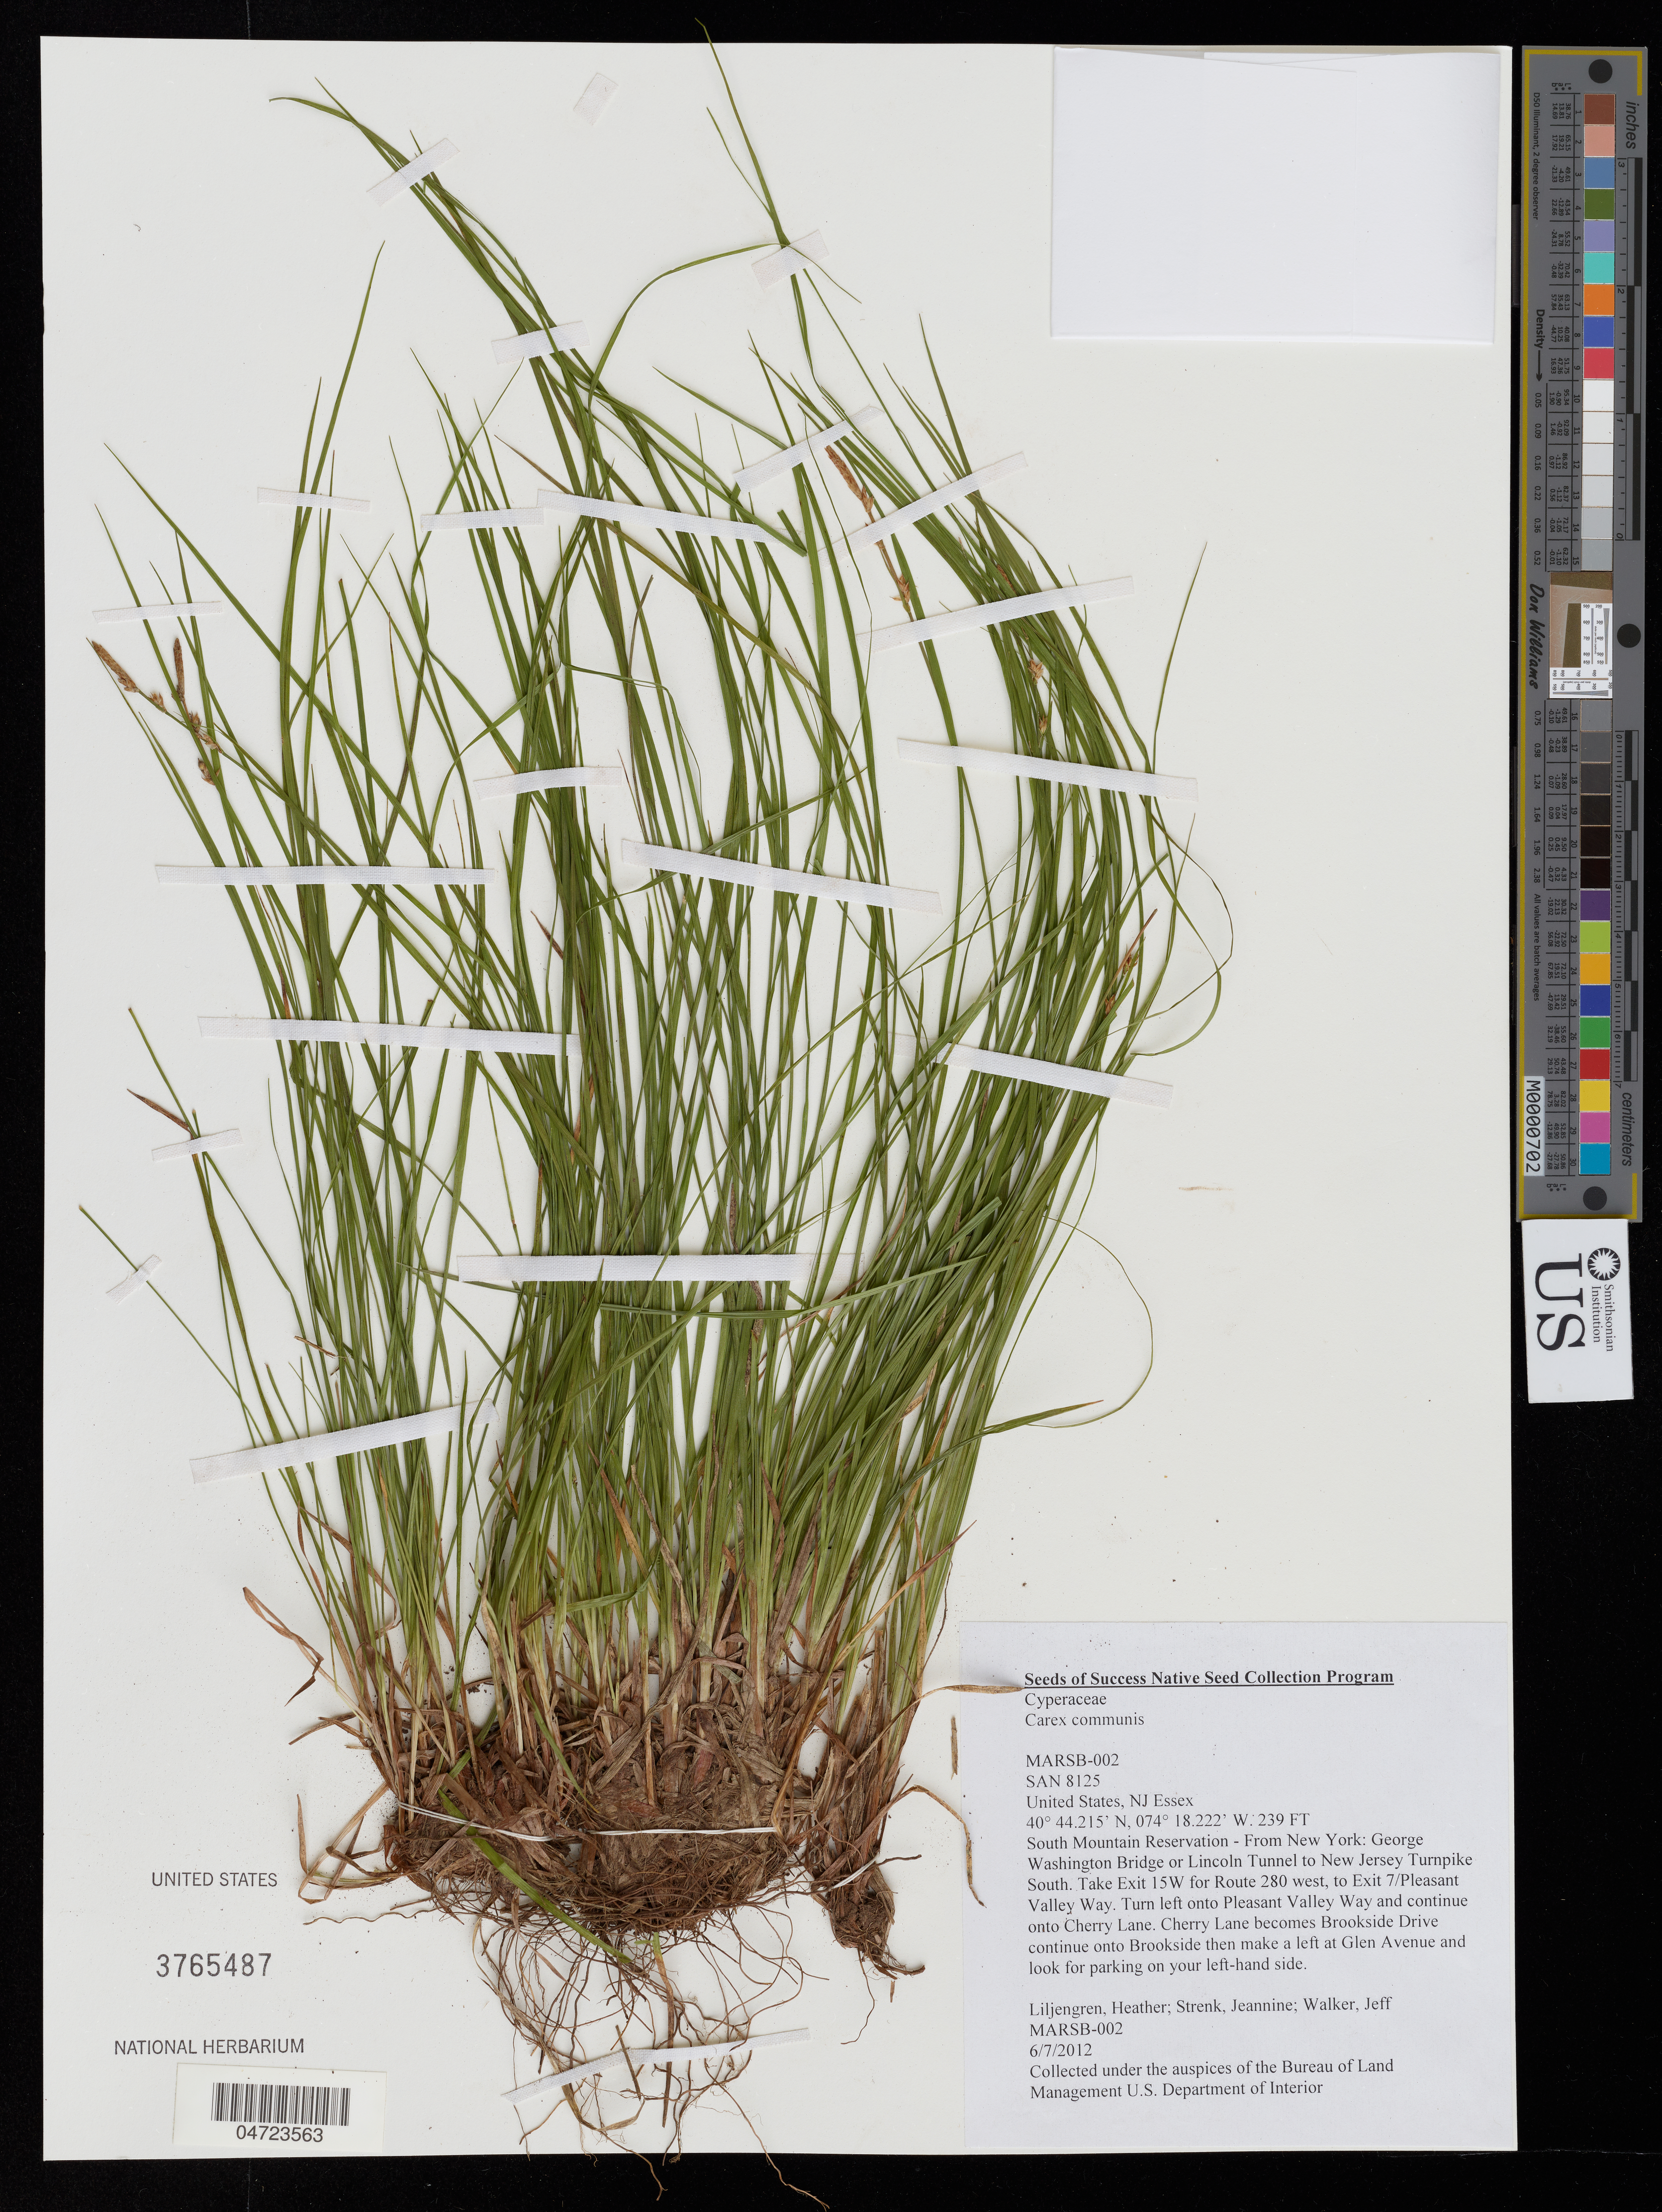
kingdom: Plantae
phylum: Tracheophyta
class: Liliopsida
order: Poales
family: Cyperaceae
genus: Carex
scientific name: Carex communis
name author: L.H. Bailey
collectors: H. Liljengren, J. Strenk & J. Walker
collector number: MARSB-002/SAN8125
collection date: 2012-06-07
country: United States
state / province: New Jersey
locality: NJ Essex. South Mountain Reservation - From New York: George Washington Bridge or Lincoln Tunnel to New Jersey Turnpike South. Take Exit 15W for Route 280 west, to Exit 7/Pleasant Valley Way. Turn left onto Pleasant Valley Way and continue onto Cherry Lane. Cherry Lane becomes Brookside Drive continue onto Brookside then make a left at Glen Avenue and look for parking on your left-hand side.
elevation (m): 73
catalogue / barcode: US 3765487